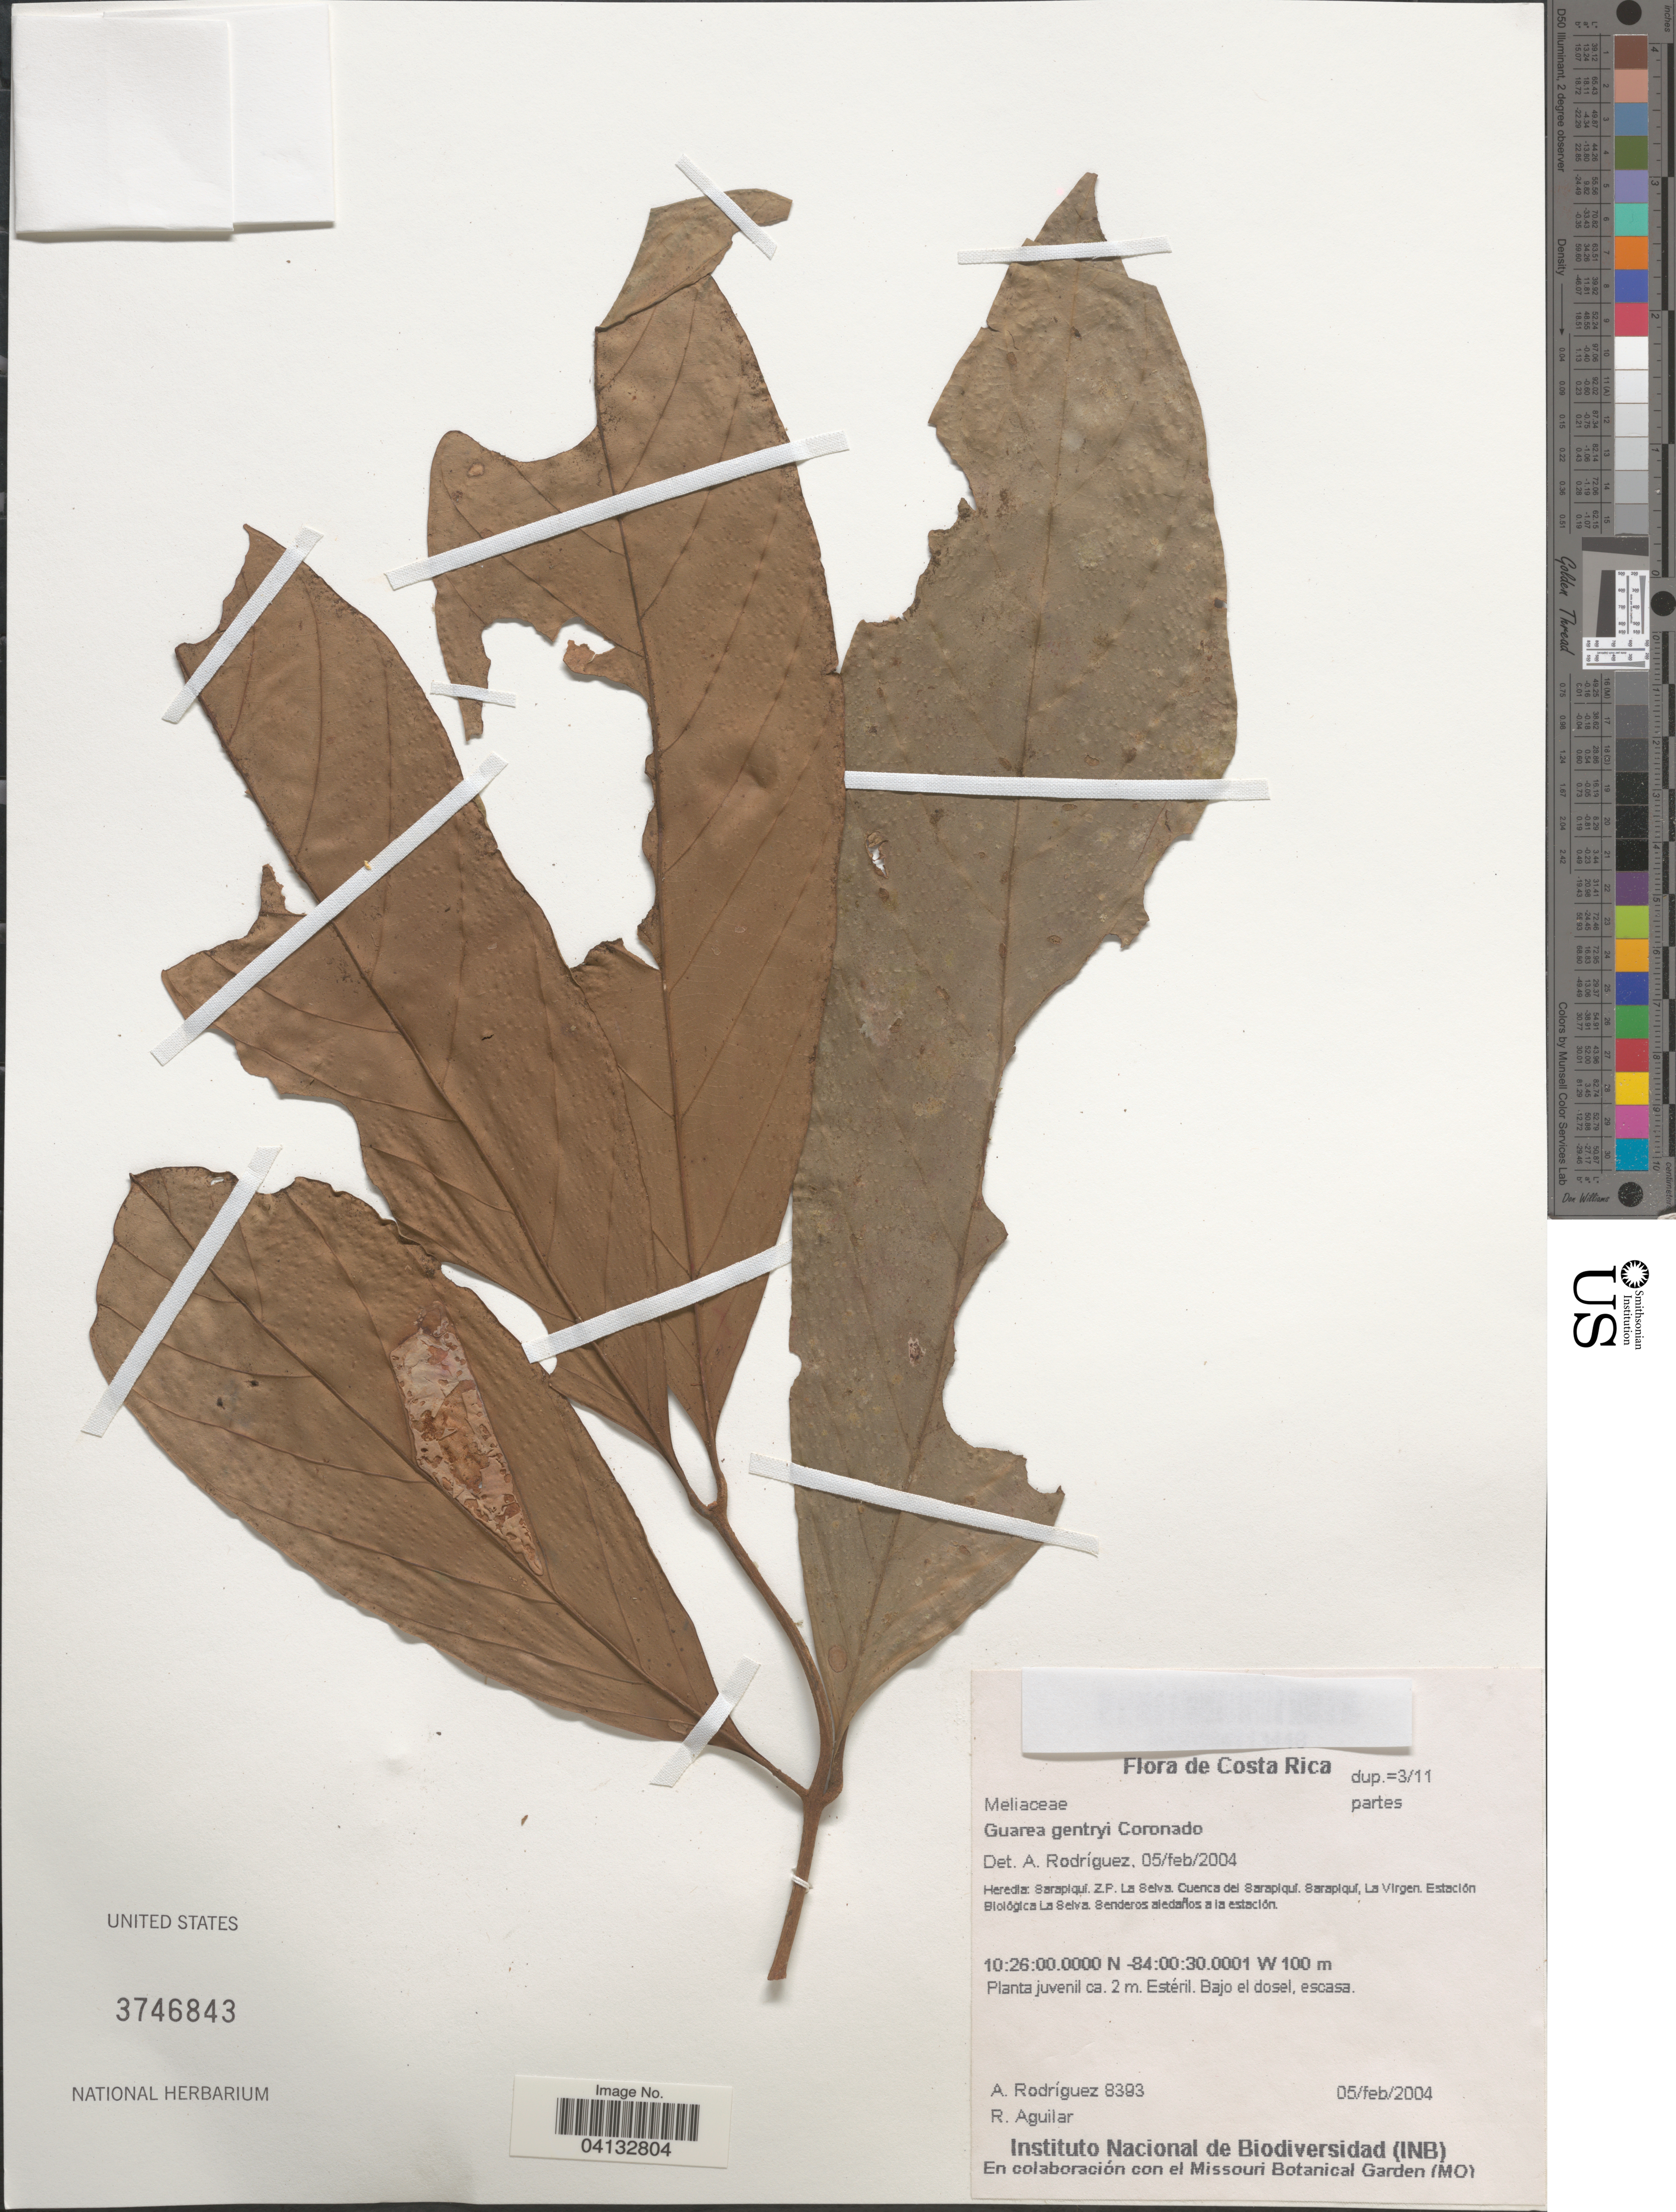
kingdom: Plantae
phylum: Tracheophyta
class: Magnoliopsida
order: Sapindales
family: Meliaceae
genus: Guarea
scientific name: Guarea gentryi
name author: Coronado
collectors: A. Rodríguez & R. Aguilar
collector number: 8393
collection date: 2004-02-05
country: Costa Rica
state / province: Heredia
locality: Sarapiquí. Z.P. La Selva. Cuenca del Sarapiquí. Sarapiquí, La Virgen. Estación Biolôgica La Selva. Senderos aledaños a la estación.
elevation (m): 100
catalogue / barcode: US 3746843